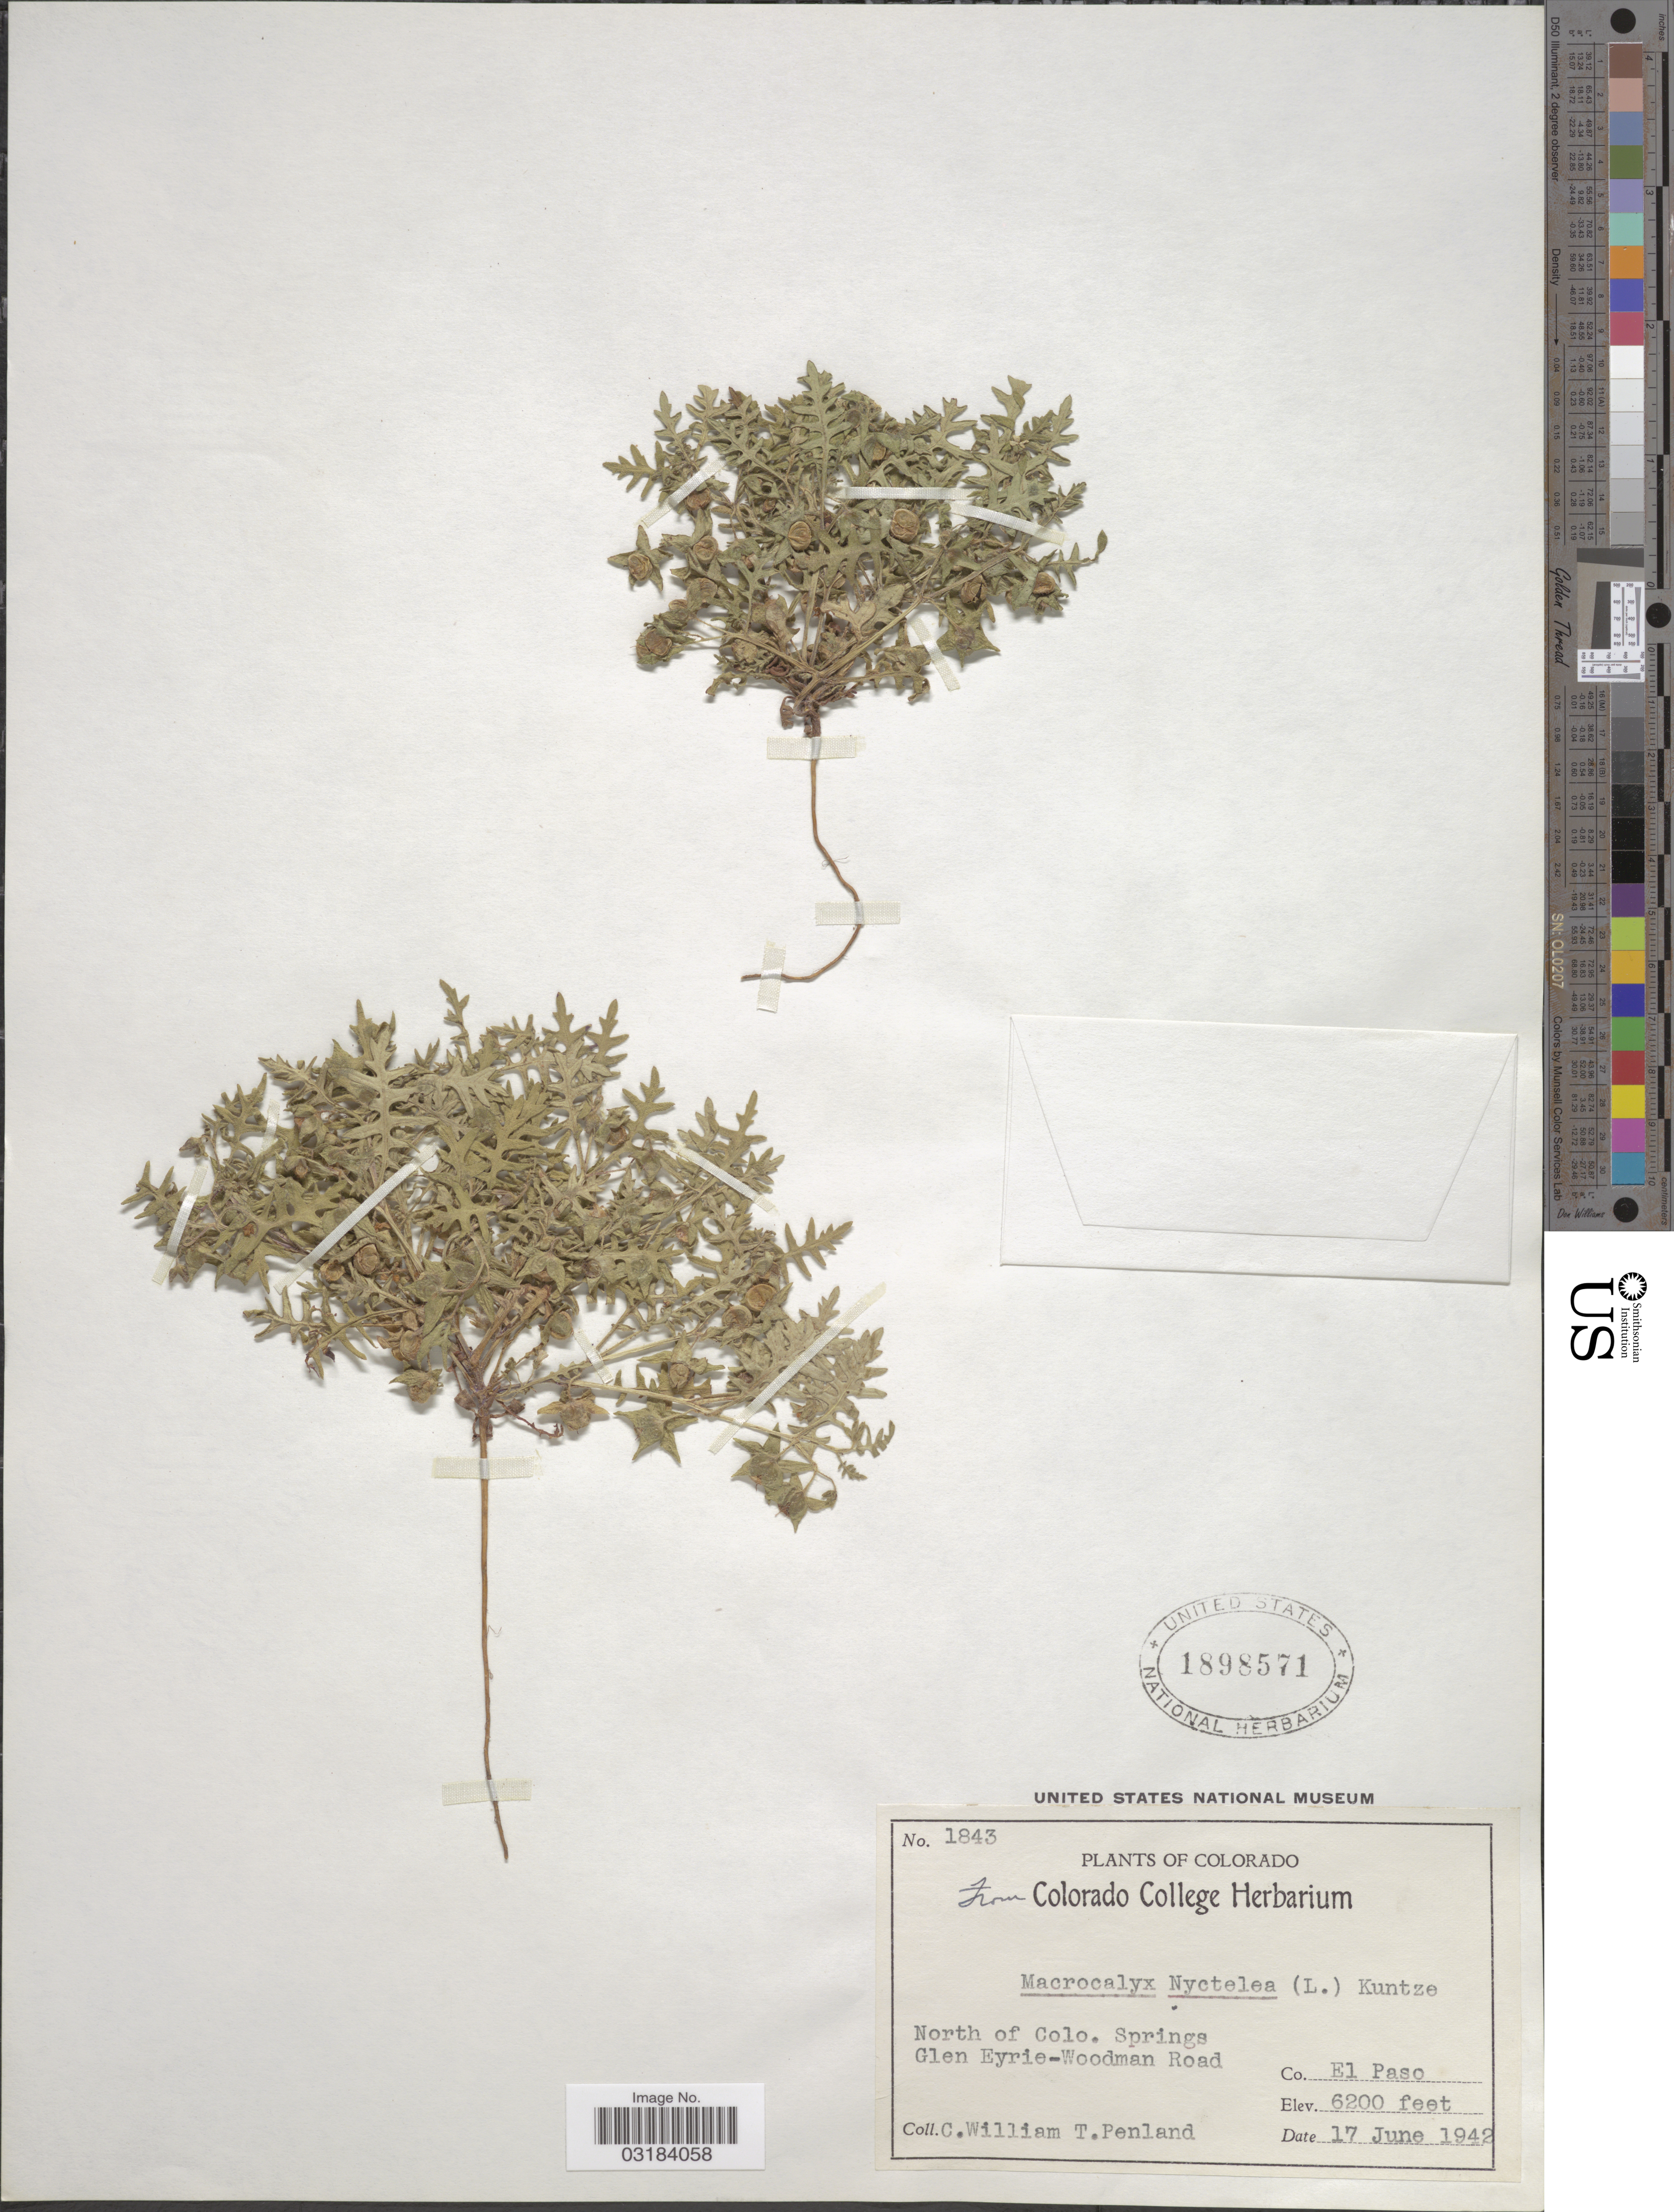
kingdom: Plantae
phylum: Tracheophyta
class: Magnoliopsida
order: Boraginales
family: Hydrophyllaceae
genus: Ellisia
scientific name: Ellisia nyctelea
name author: L.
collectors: C. William & T. Penland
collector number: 1843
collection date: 1942-06-17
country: United States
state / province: Colorado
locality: North of Colo. Springs, Glen Eyrie-Woodman Road., Co. El Paso.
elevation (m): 1890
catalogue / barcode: US 1898571